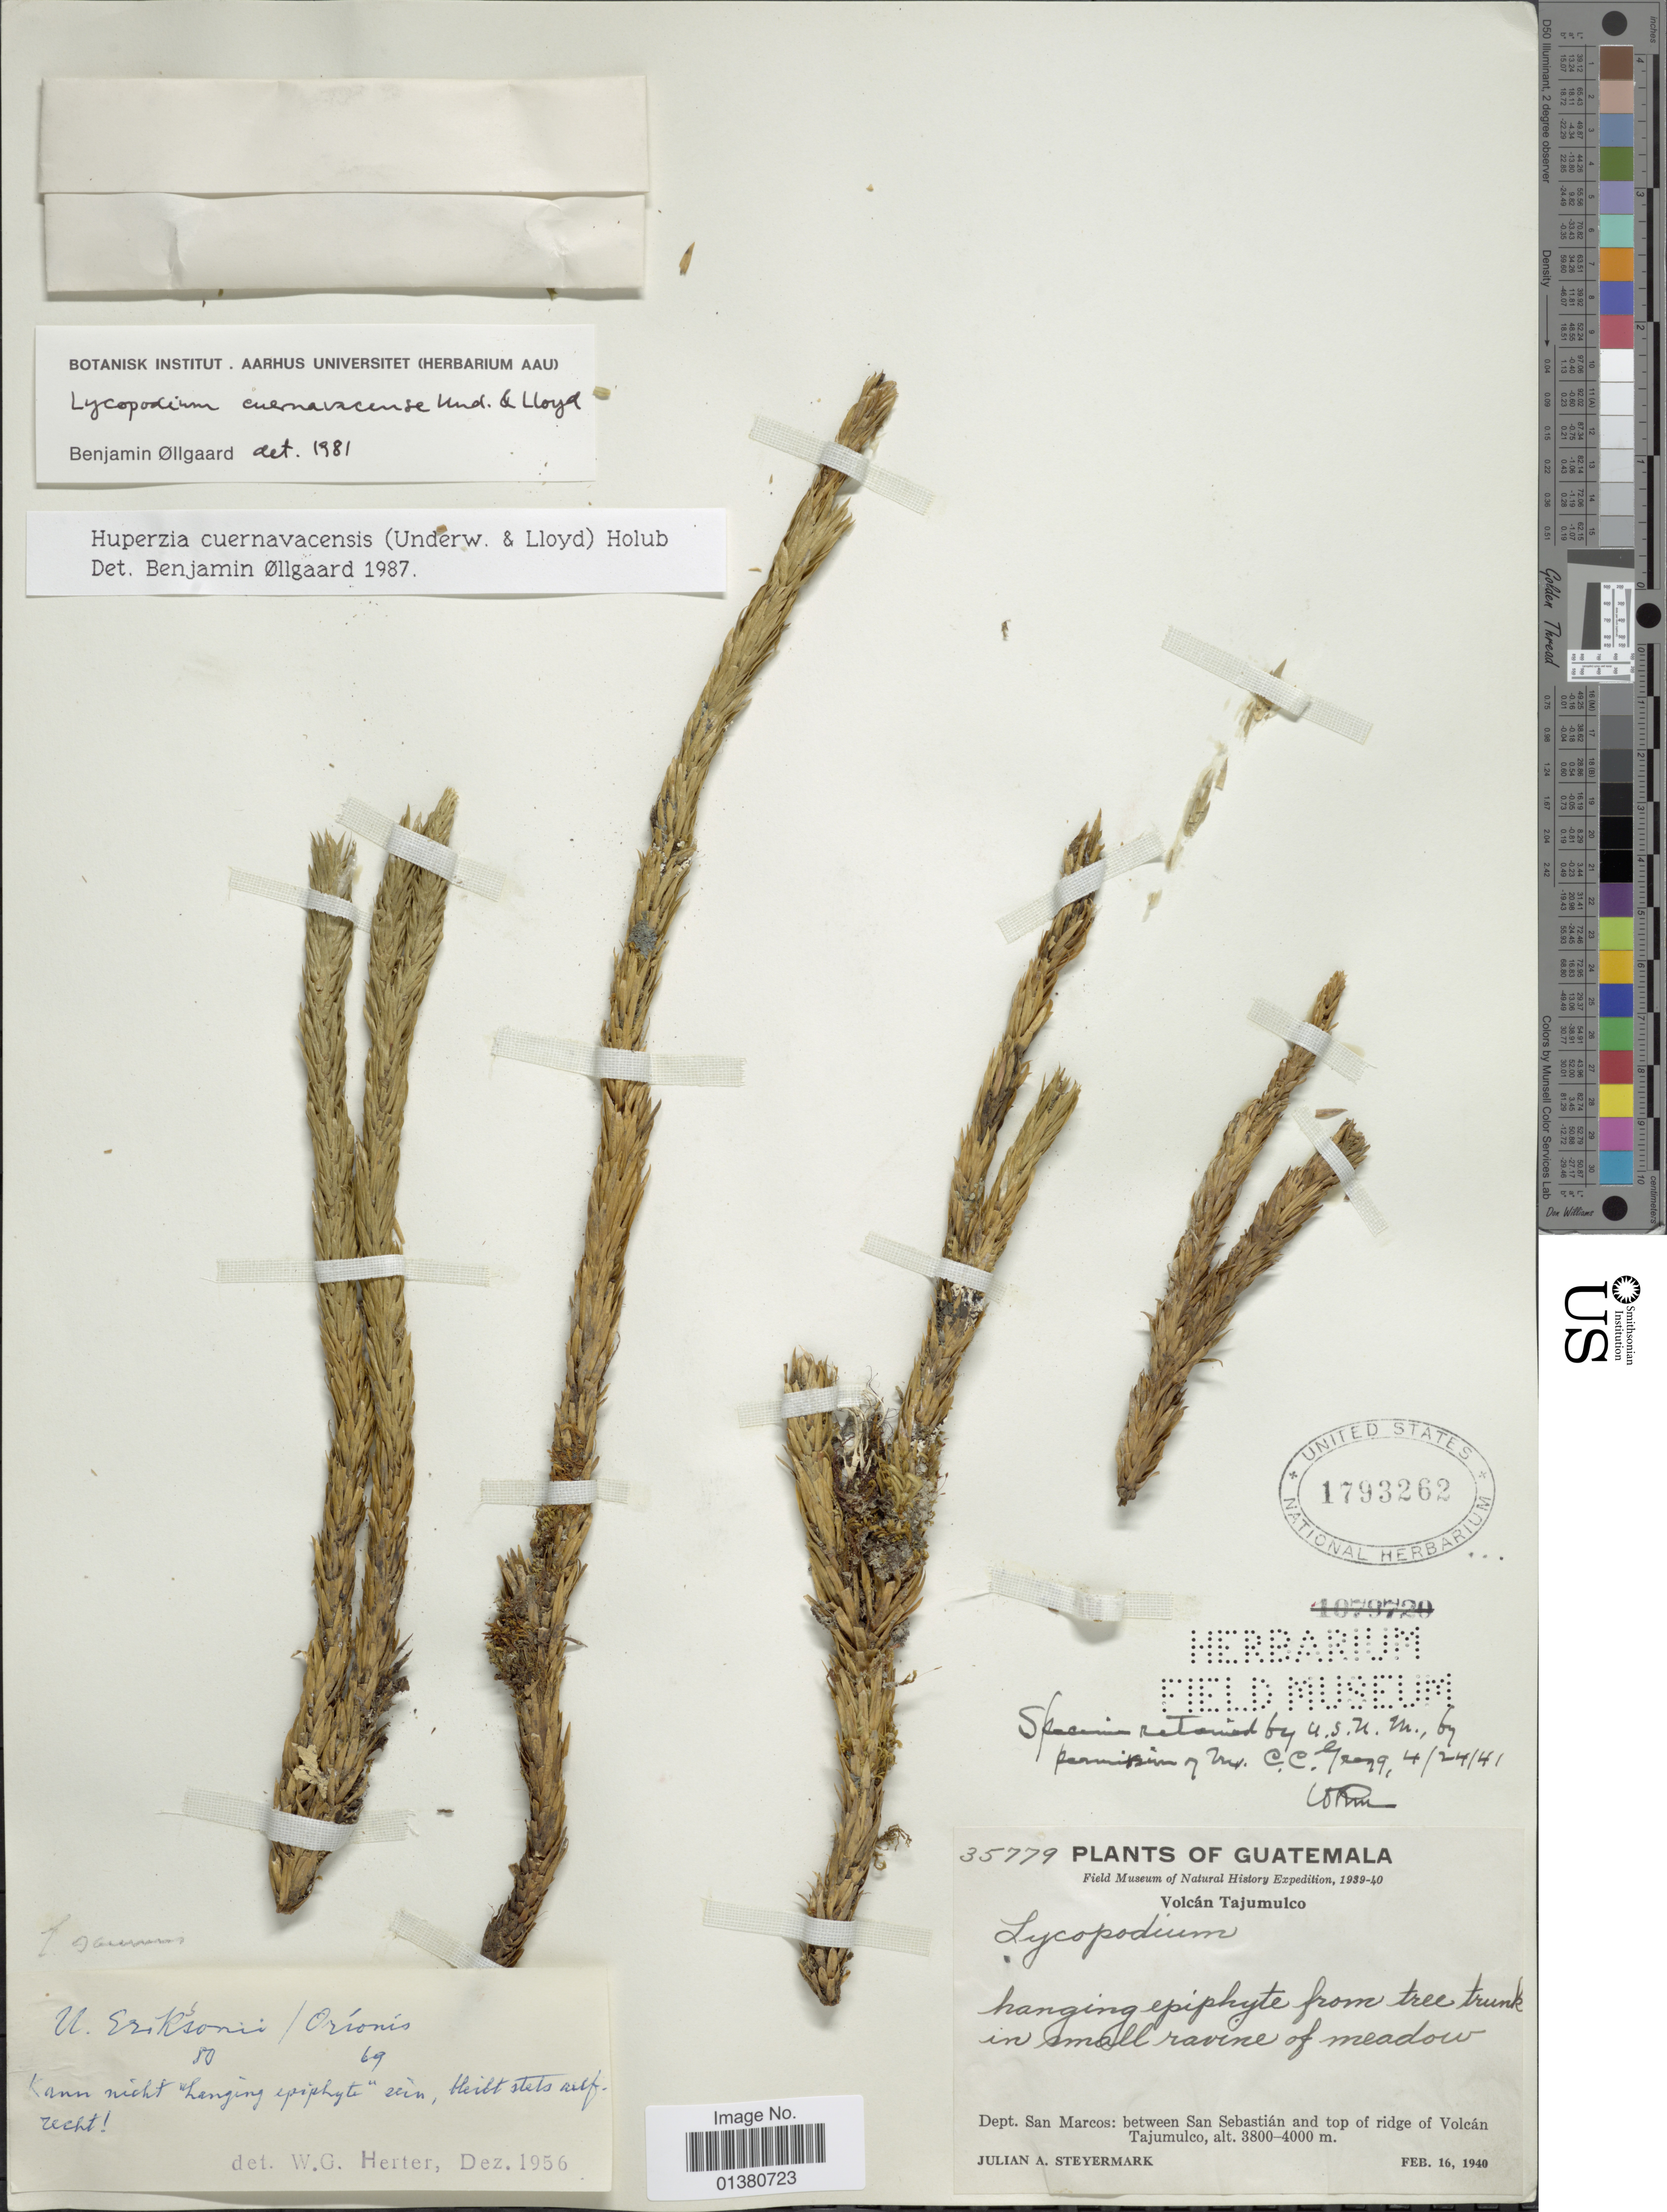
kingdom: Plantae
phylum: Tracheophyta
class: Lycopodiopsida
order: Lycopodiales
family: Lycopodiaceae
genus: Phlegmariurus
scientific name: Phlegmariurus cuernavacensis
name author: (Underw. & F.E. Lloyd) B. Øllg.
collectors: J. Steyermark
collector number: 35779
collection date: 1940-02-16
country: Guatemala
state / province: San Marcos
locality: Dept. San Marcos: between San Sebastián and top of ridge of Volcán Tajumulco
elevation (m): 3800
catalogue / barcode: US 1793262